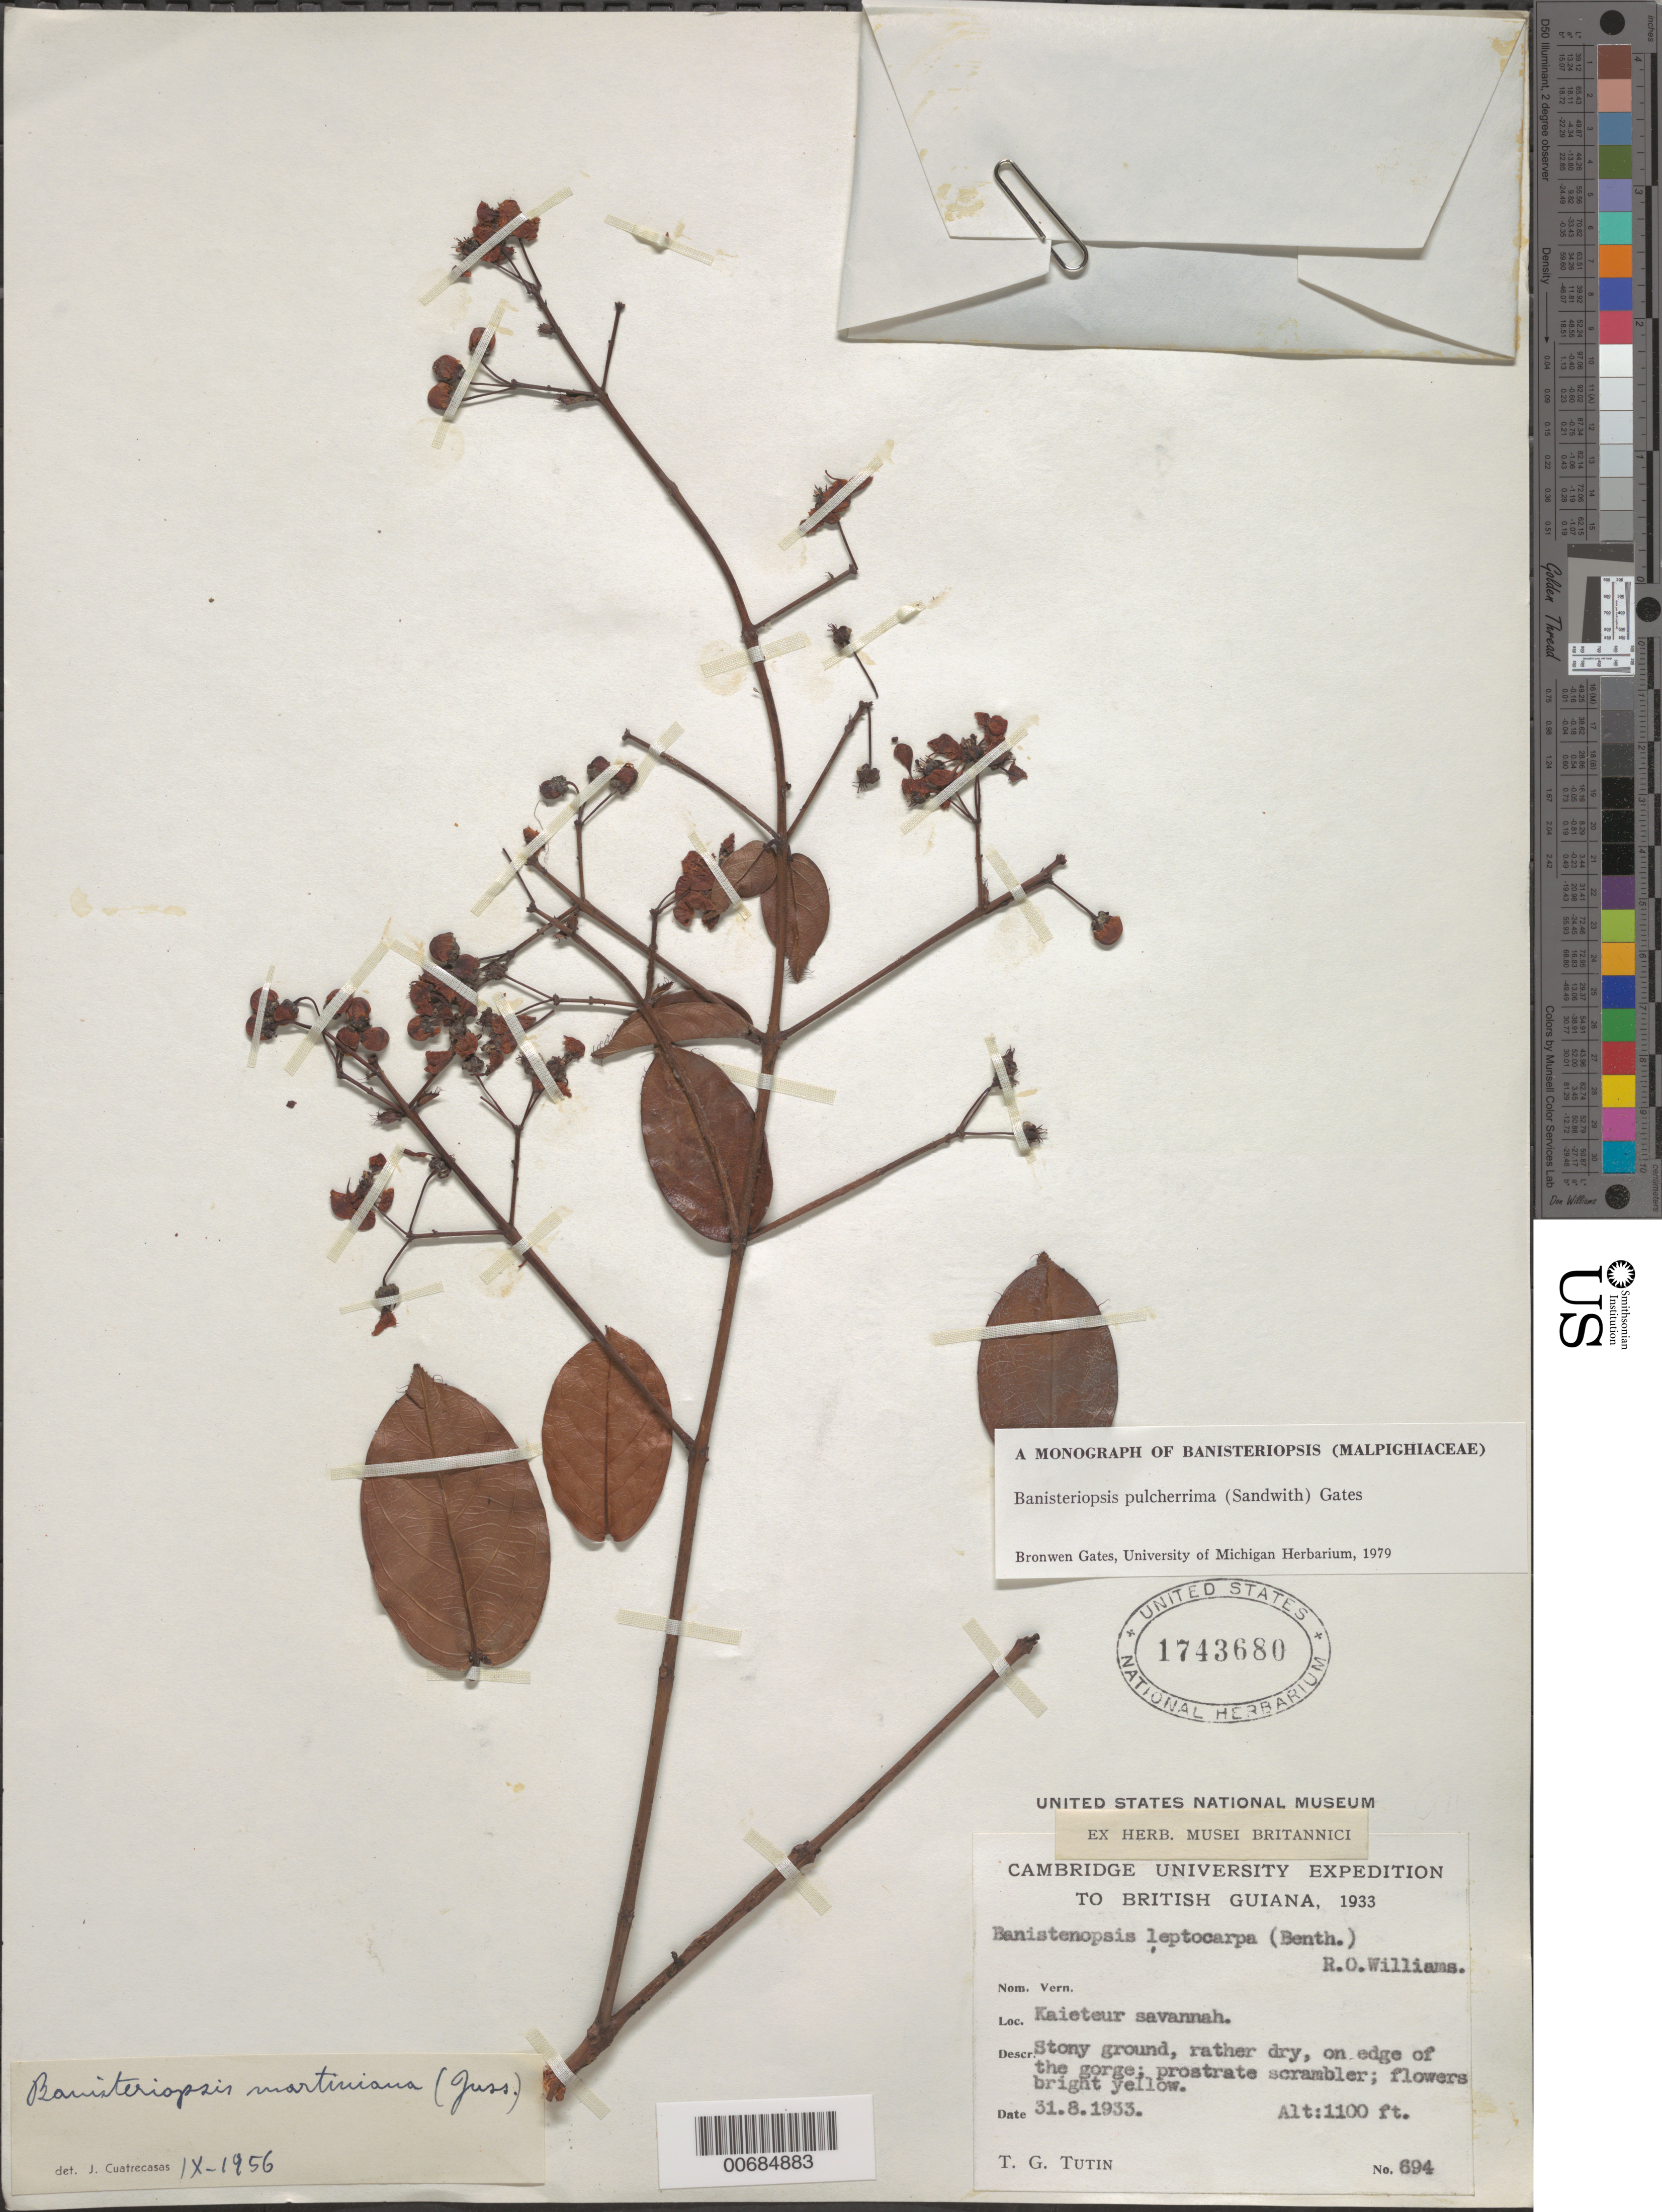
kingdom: Plantae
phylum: Tracheophyta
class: Magnoliopsida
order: Malpighiales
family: Malpighiaceae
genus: Banisteriopsis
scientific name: Banisteriopsis pulcherrima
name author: (Sandwith) B. Gates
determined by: Gates, B.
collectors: T. G. Tutin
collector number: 694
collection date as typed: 31-Aug-33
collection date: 1933-08-31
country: Guyana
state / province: Potaro-Siparuni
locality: Kaieteur Savanna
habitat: Stony ground, rather dry, on edge of gorge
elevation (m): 335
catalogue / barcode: US 1743680